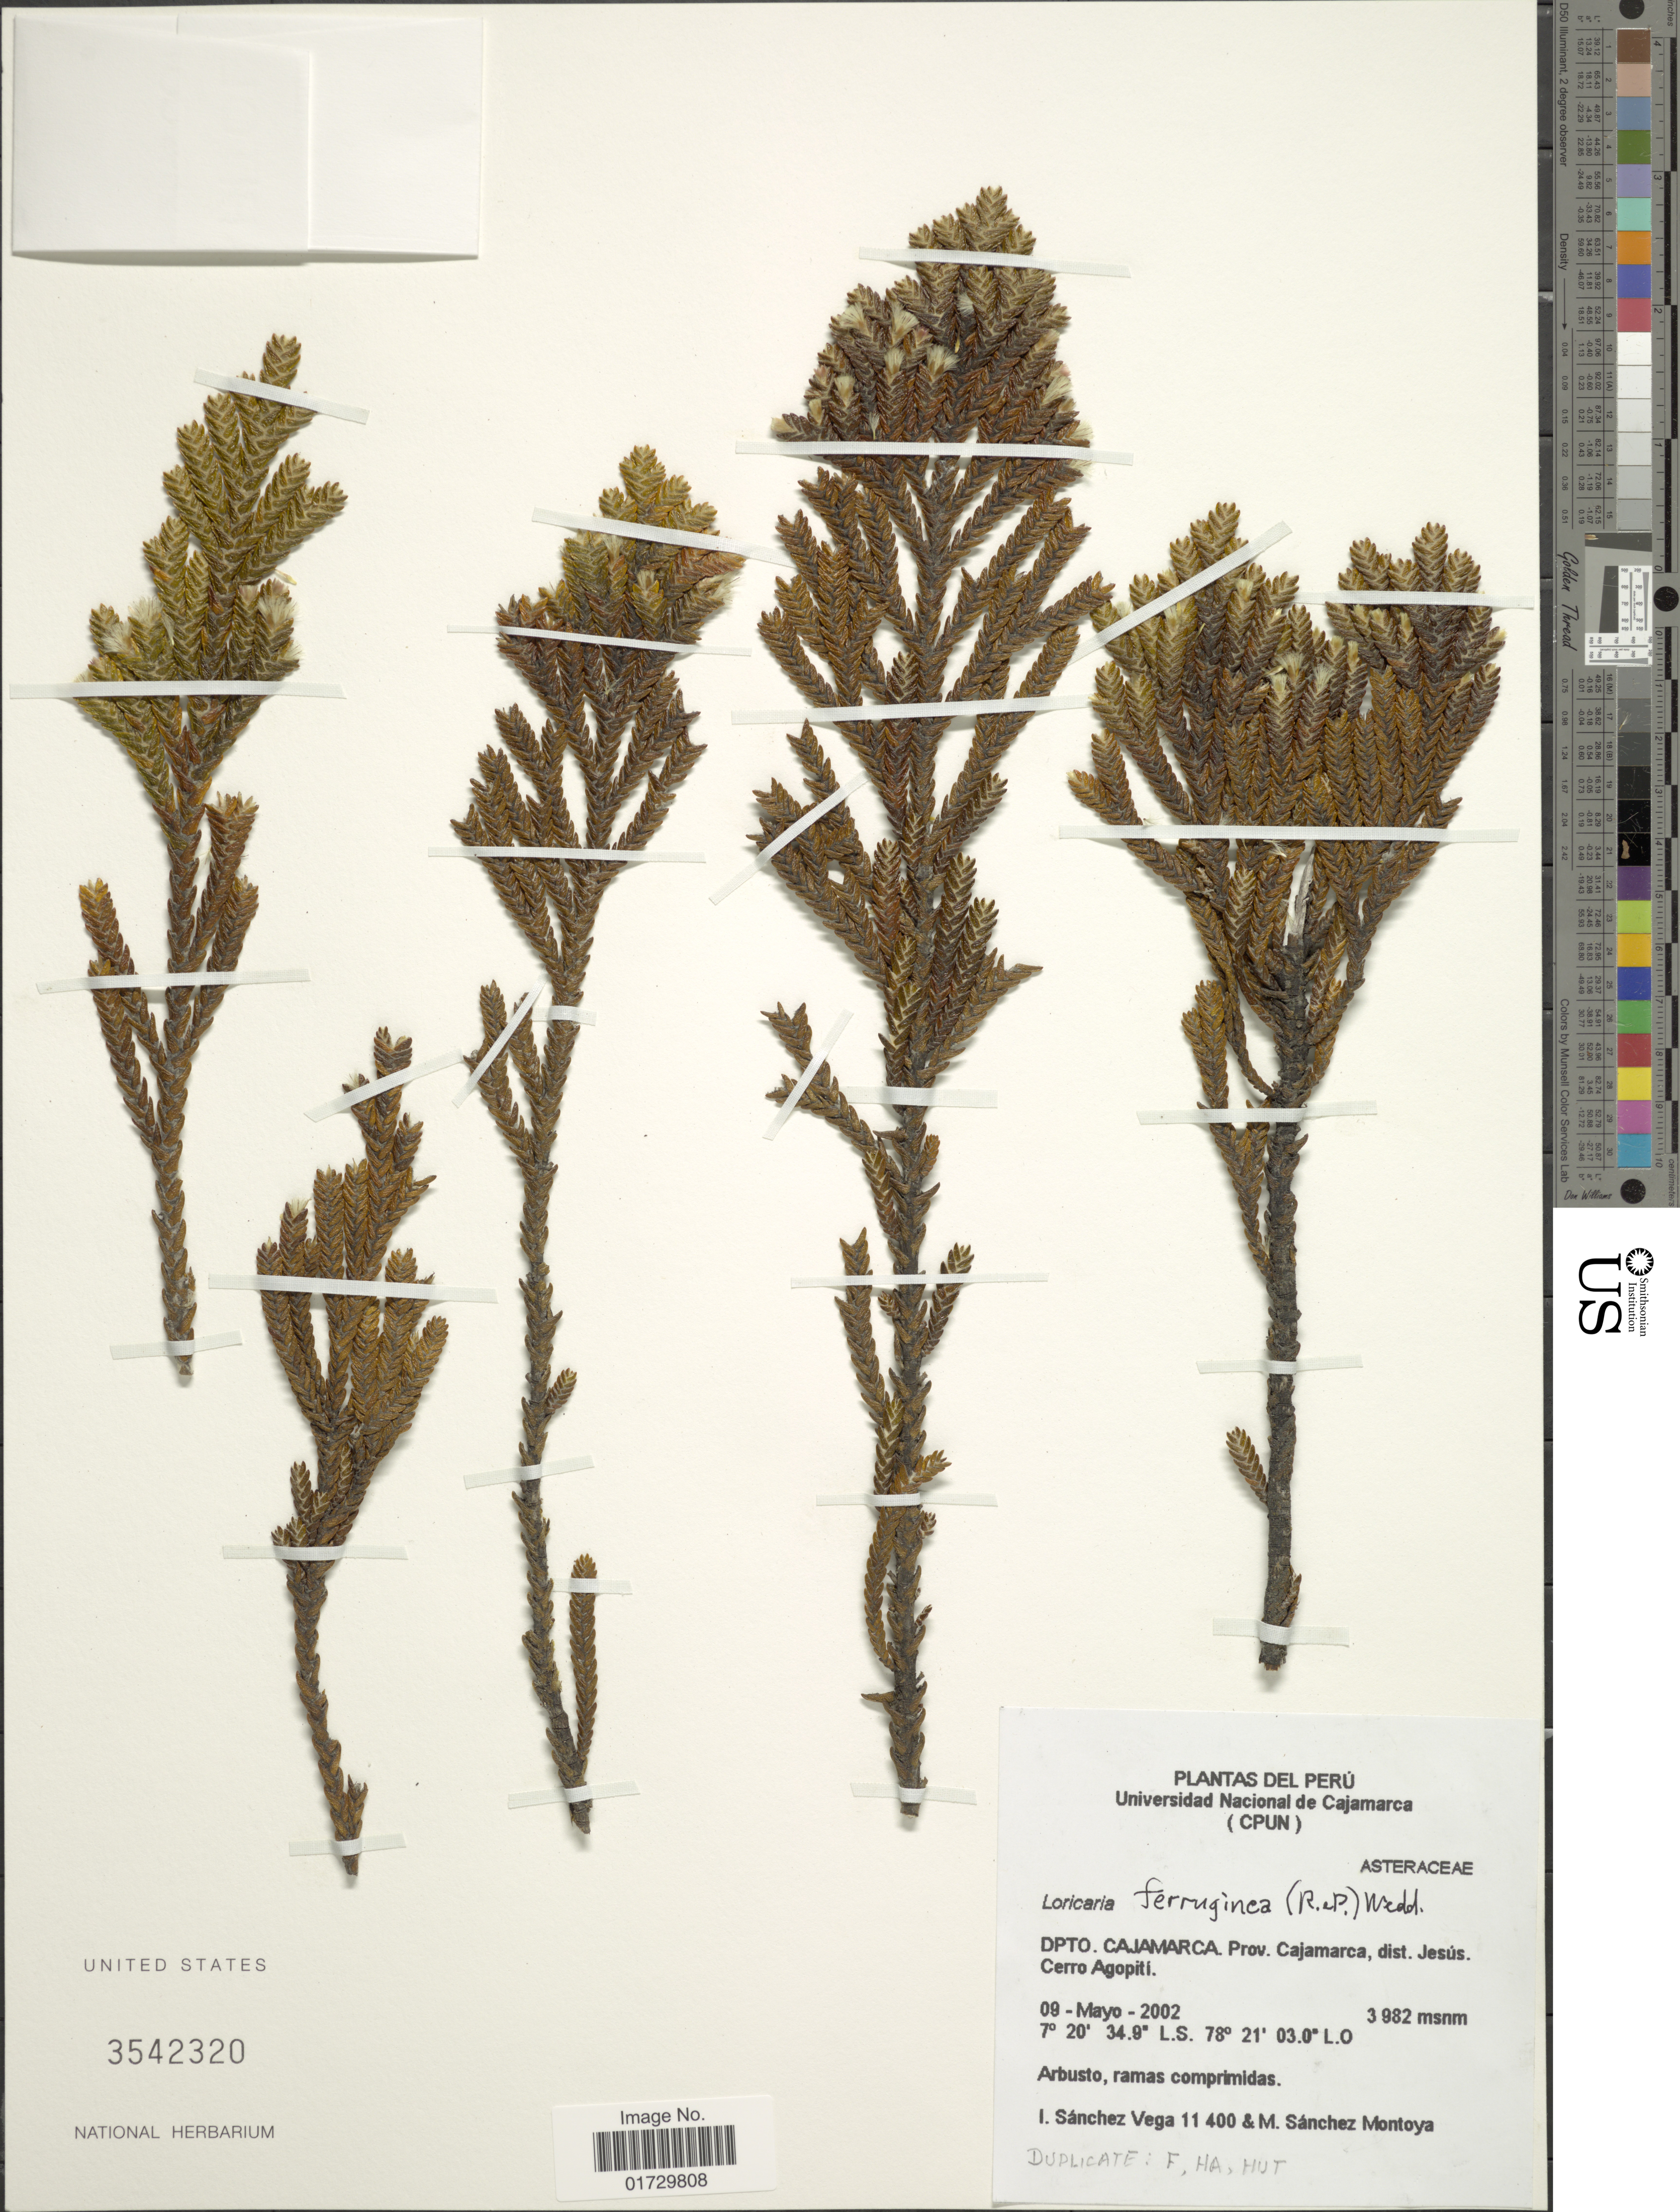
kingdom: Plantae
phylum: Tracheophyta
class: Magnoliopsida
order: Asterales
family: Asteraceae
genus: Loricaria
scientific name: Loricaria ferruginea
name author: (Ruiz & Pav.) Wedd.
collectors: I. Sánchez Vega & M. Sánchez Montoya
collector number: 11400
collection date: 2002-05-09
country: Peru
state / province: Cajamarca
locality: Prov. Cajamarca, dist. Jesus. Cerro Agopiti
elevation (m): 3982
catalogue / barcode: US 3542320